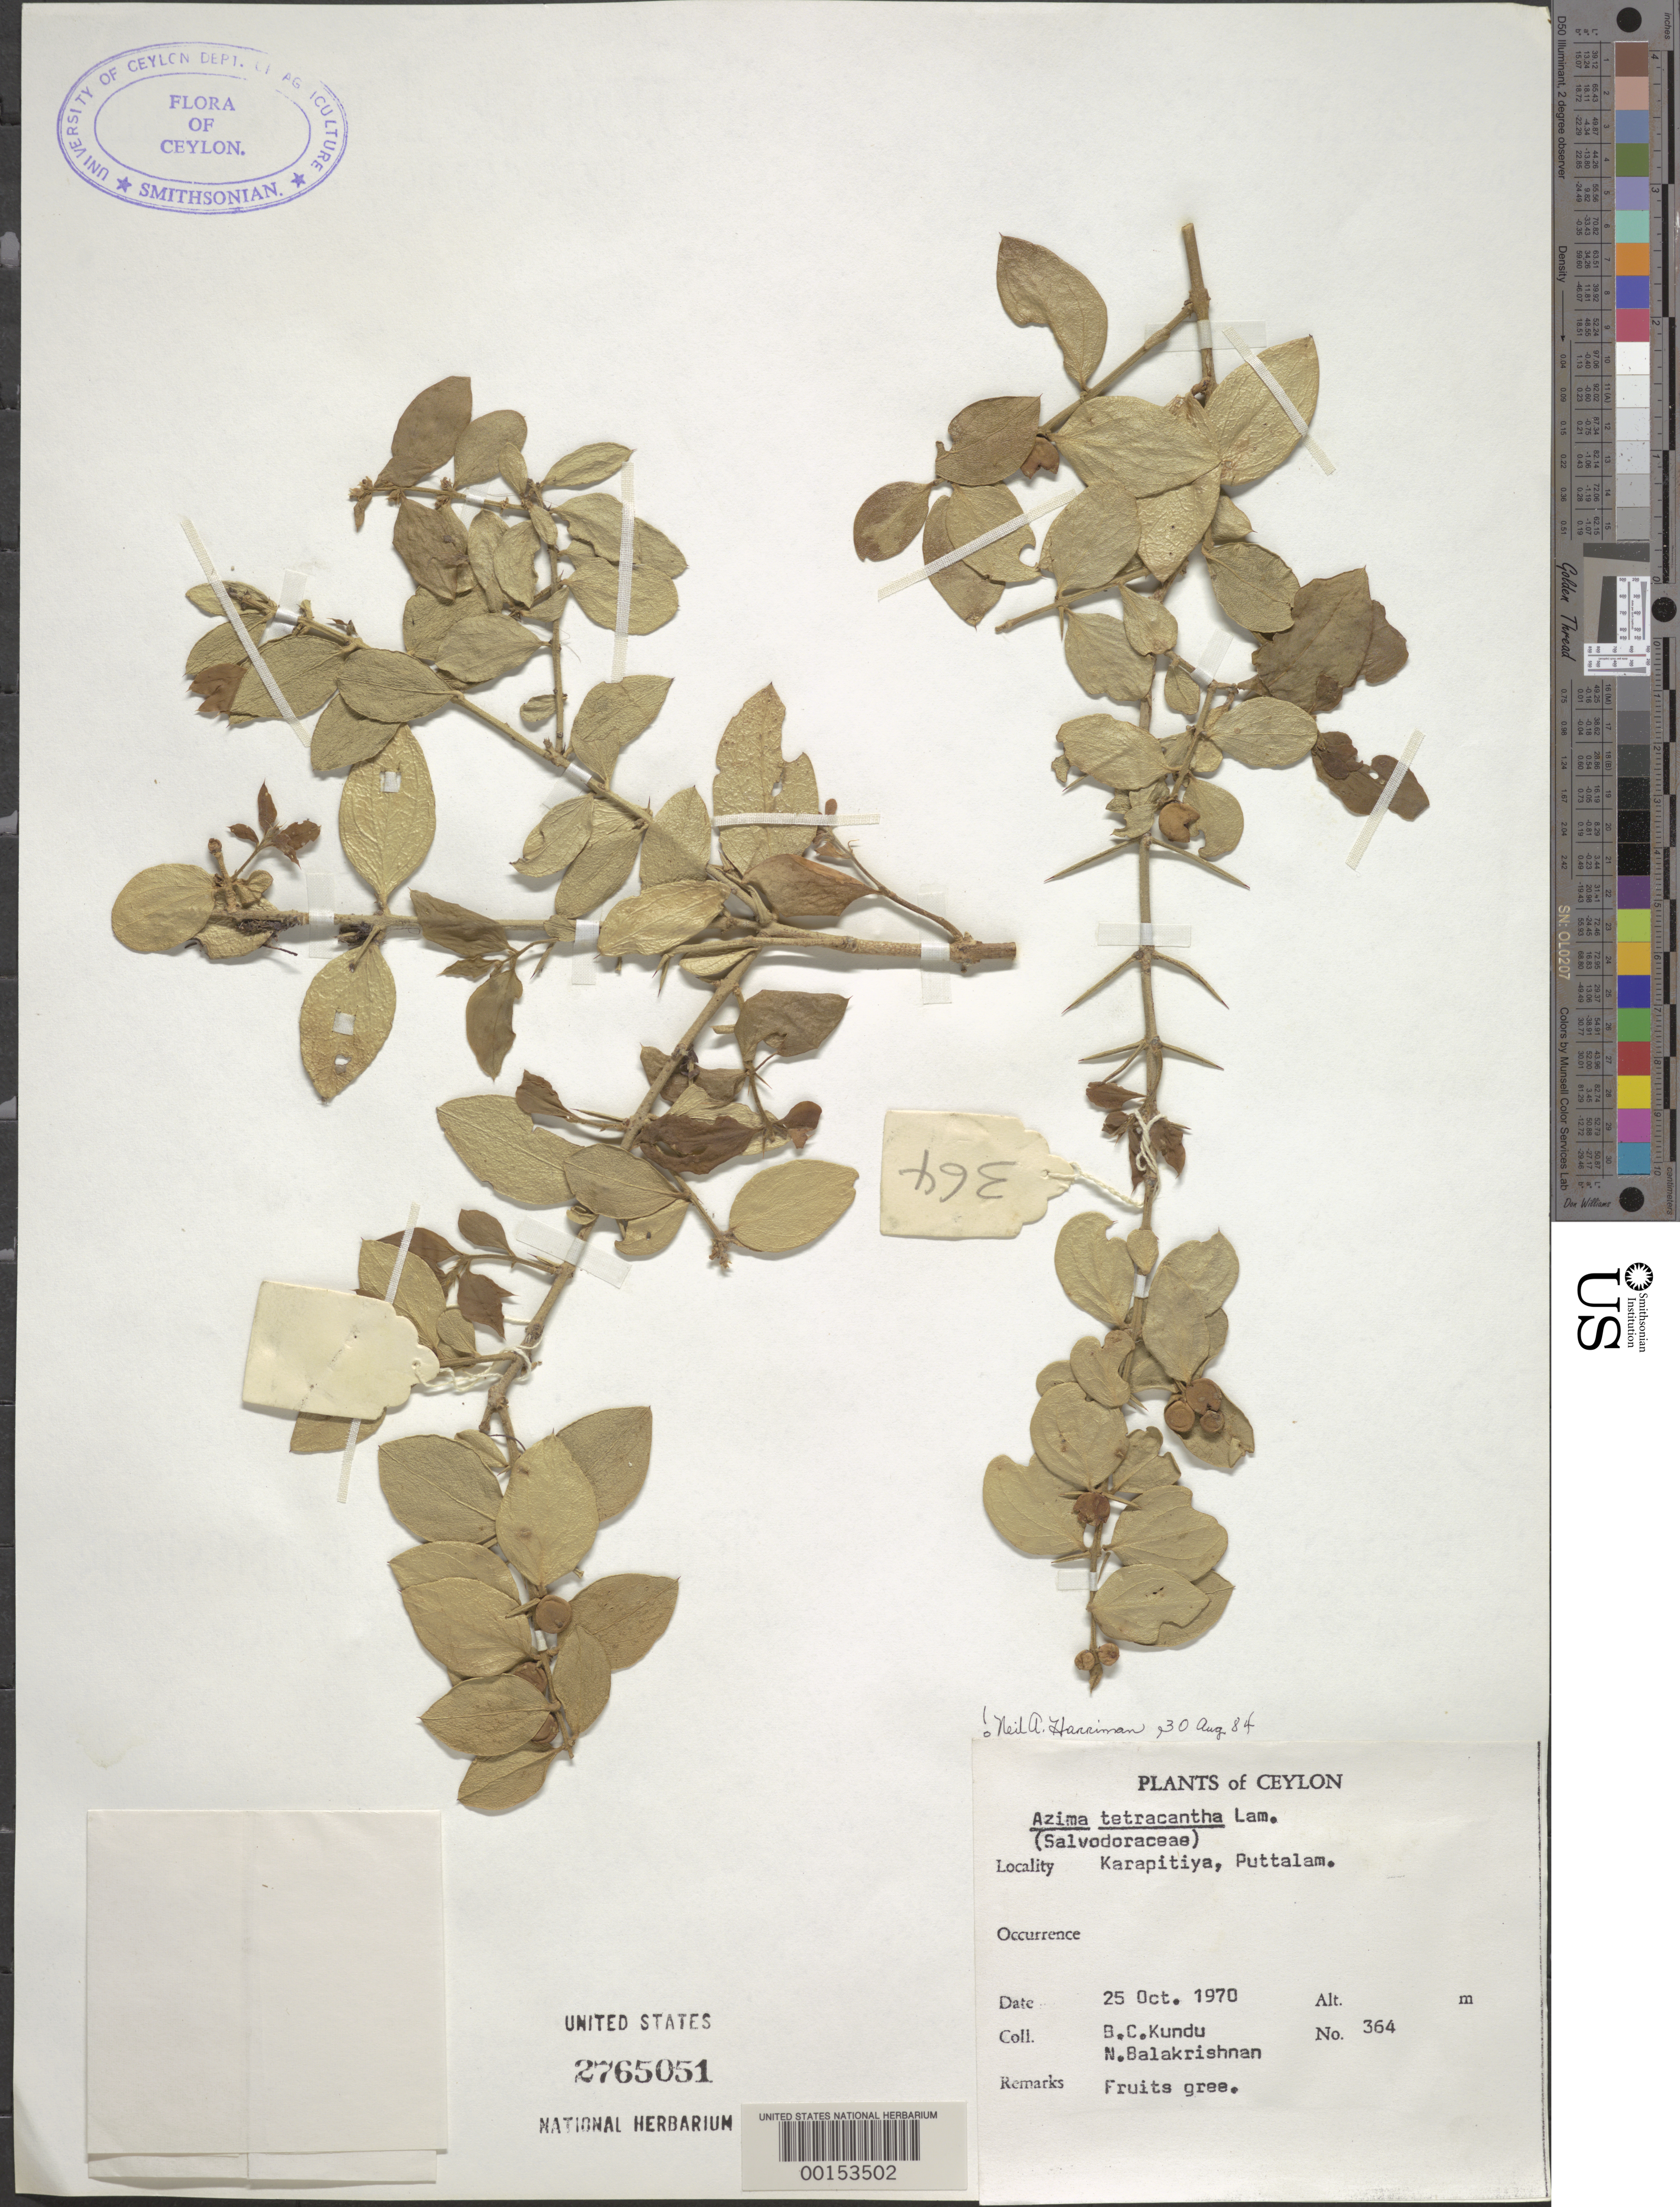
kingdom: Plantae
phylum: Tracheophyta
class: Magnoliopsida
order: Brassicales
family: Salvadoraceae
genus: Azima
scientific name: Azima tetracantha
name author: Lam.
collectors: B. C. Kundu & N. Balakrishnan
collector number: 364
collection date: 1970-10-25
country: Sri Lanka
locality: Ceylon. Karapitiya, Puttalam.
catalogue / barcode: US 2765051